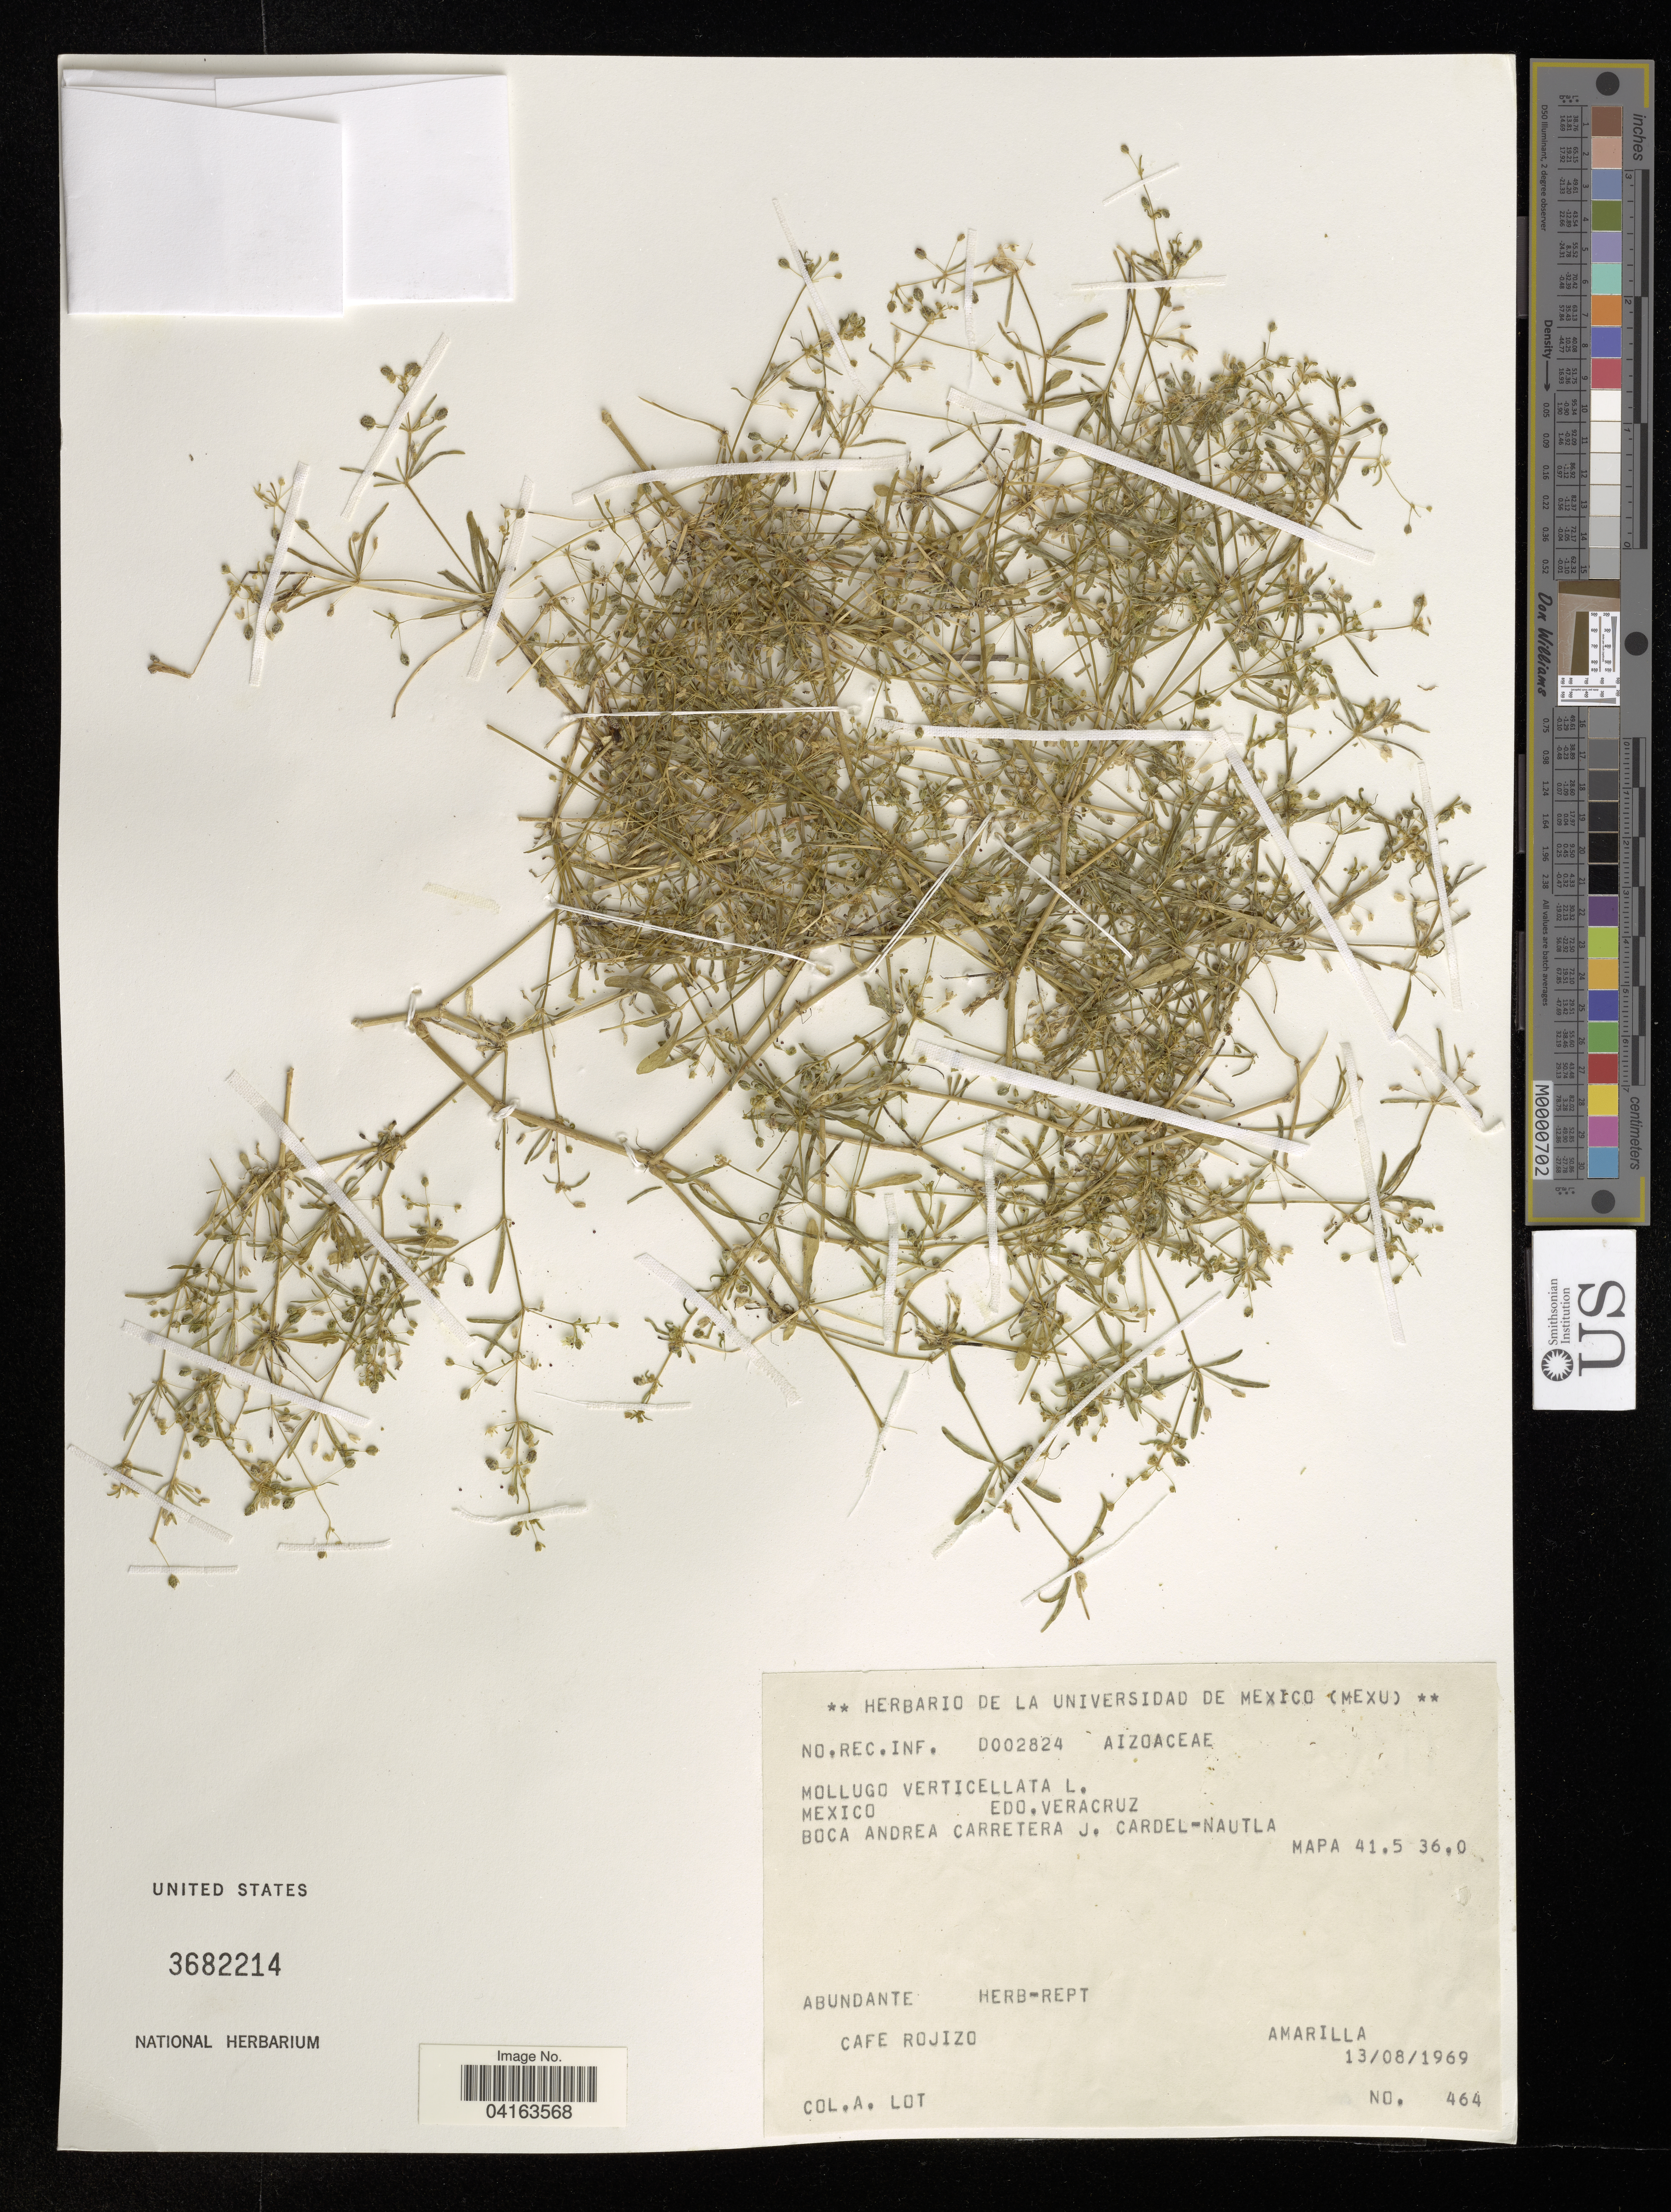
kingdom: Plantae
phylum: Tracheophyta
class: Magnoliopsida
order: Caryophyllales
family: Molluginaceae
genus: Mollugo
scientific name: Mollugo verticillata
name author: L.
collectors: Lot, A.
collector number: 464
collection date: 1969-08-13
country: Mexico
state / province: Veracruz Llave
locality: Boca Andrea Carretera J. Cardel-Nautla.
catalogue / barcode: US 3682214